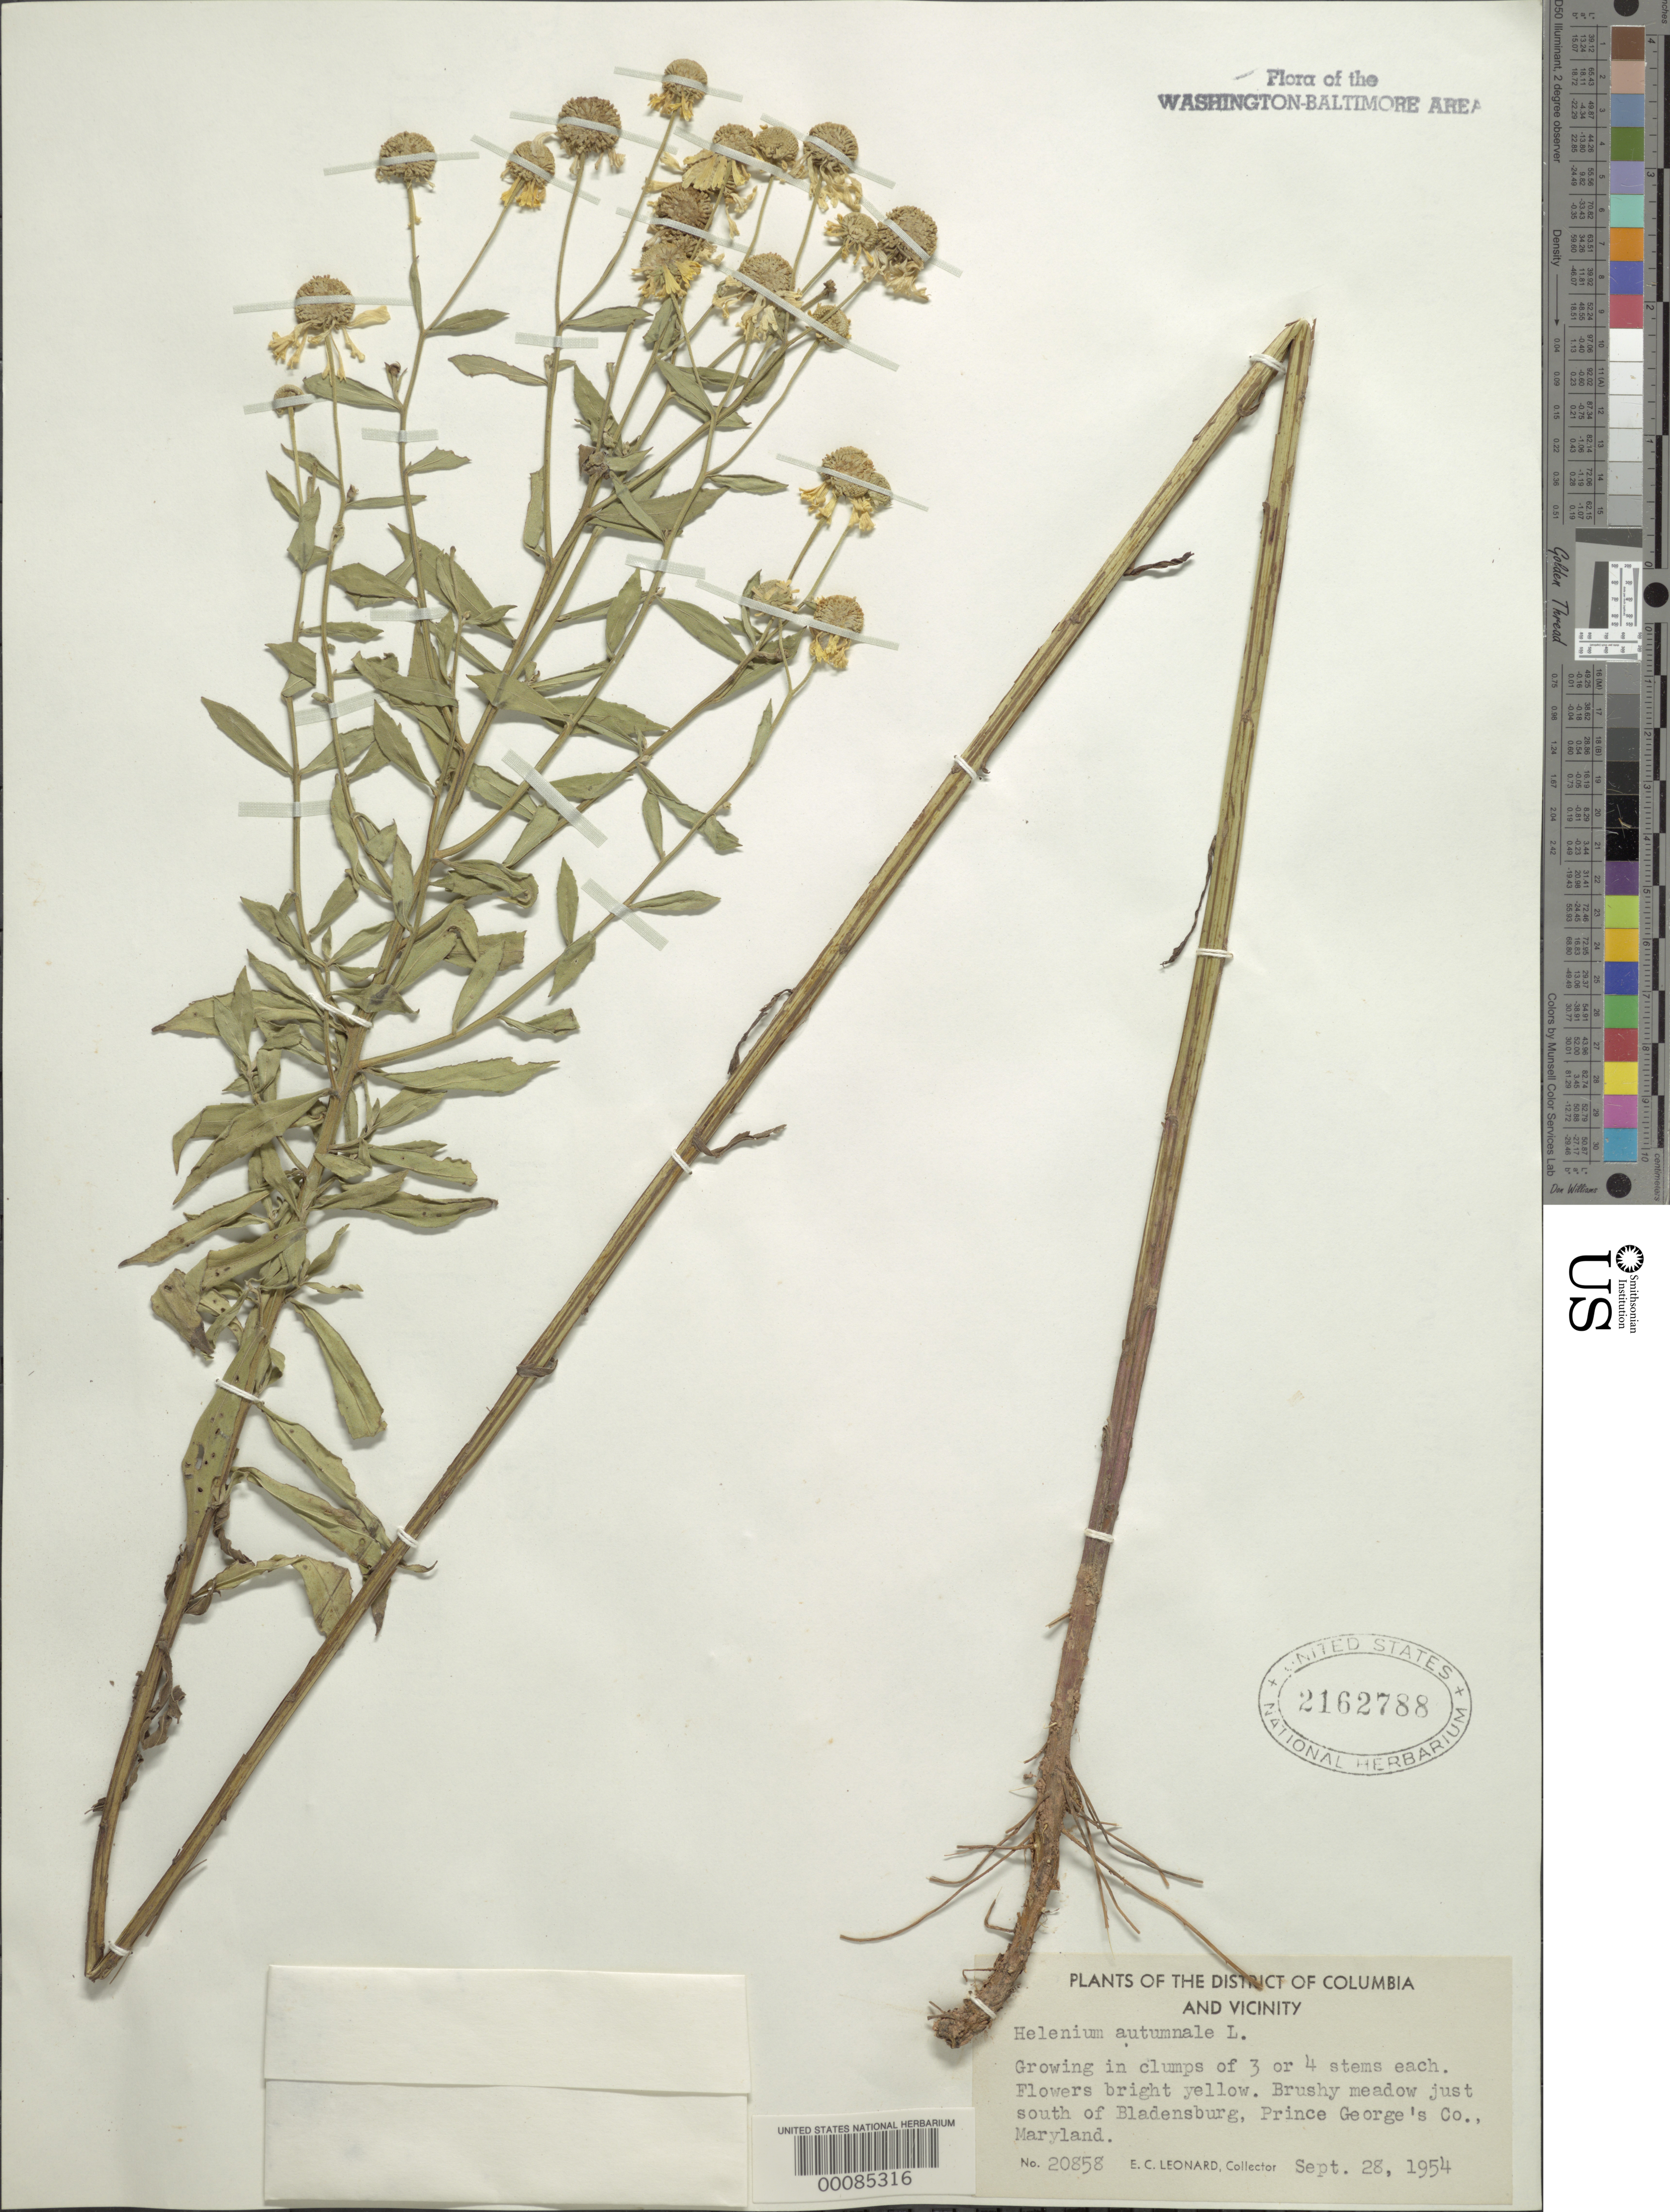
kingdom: Plantae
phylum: Tracheophyta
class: Magnoliopsida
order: Asterales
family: Asteraceae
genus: Helenium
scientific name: Helenium autumnale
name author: L.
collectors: E. C. Leonard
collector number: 20858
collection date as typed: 28 Sep 1954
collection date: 1954-09-28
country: United States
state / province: Maryland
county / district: Prince George's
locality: South of Bladensburg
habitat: Brushy meadow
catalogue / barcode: US 2162788